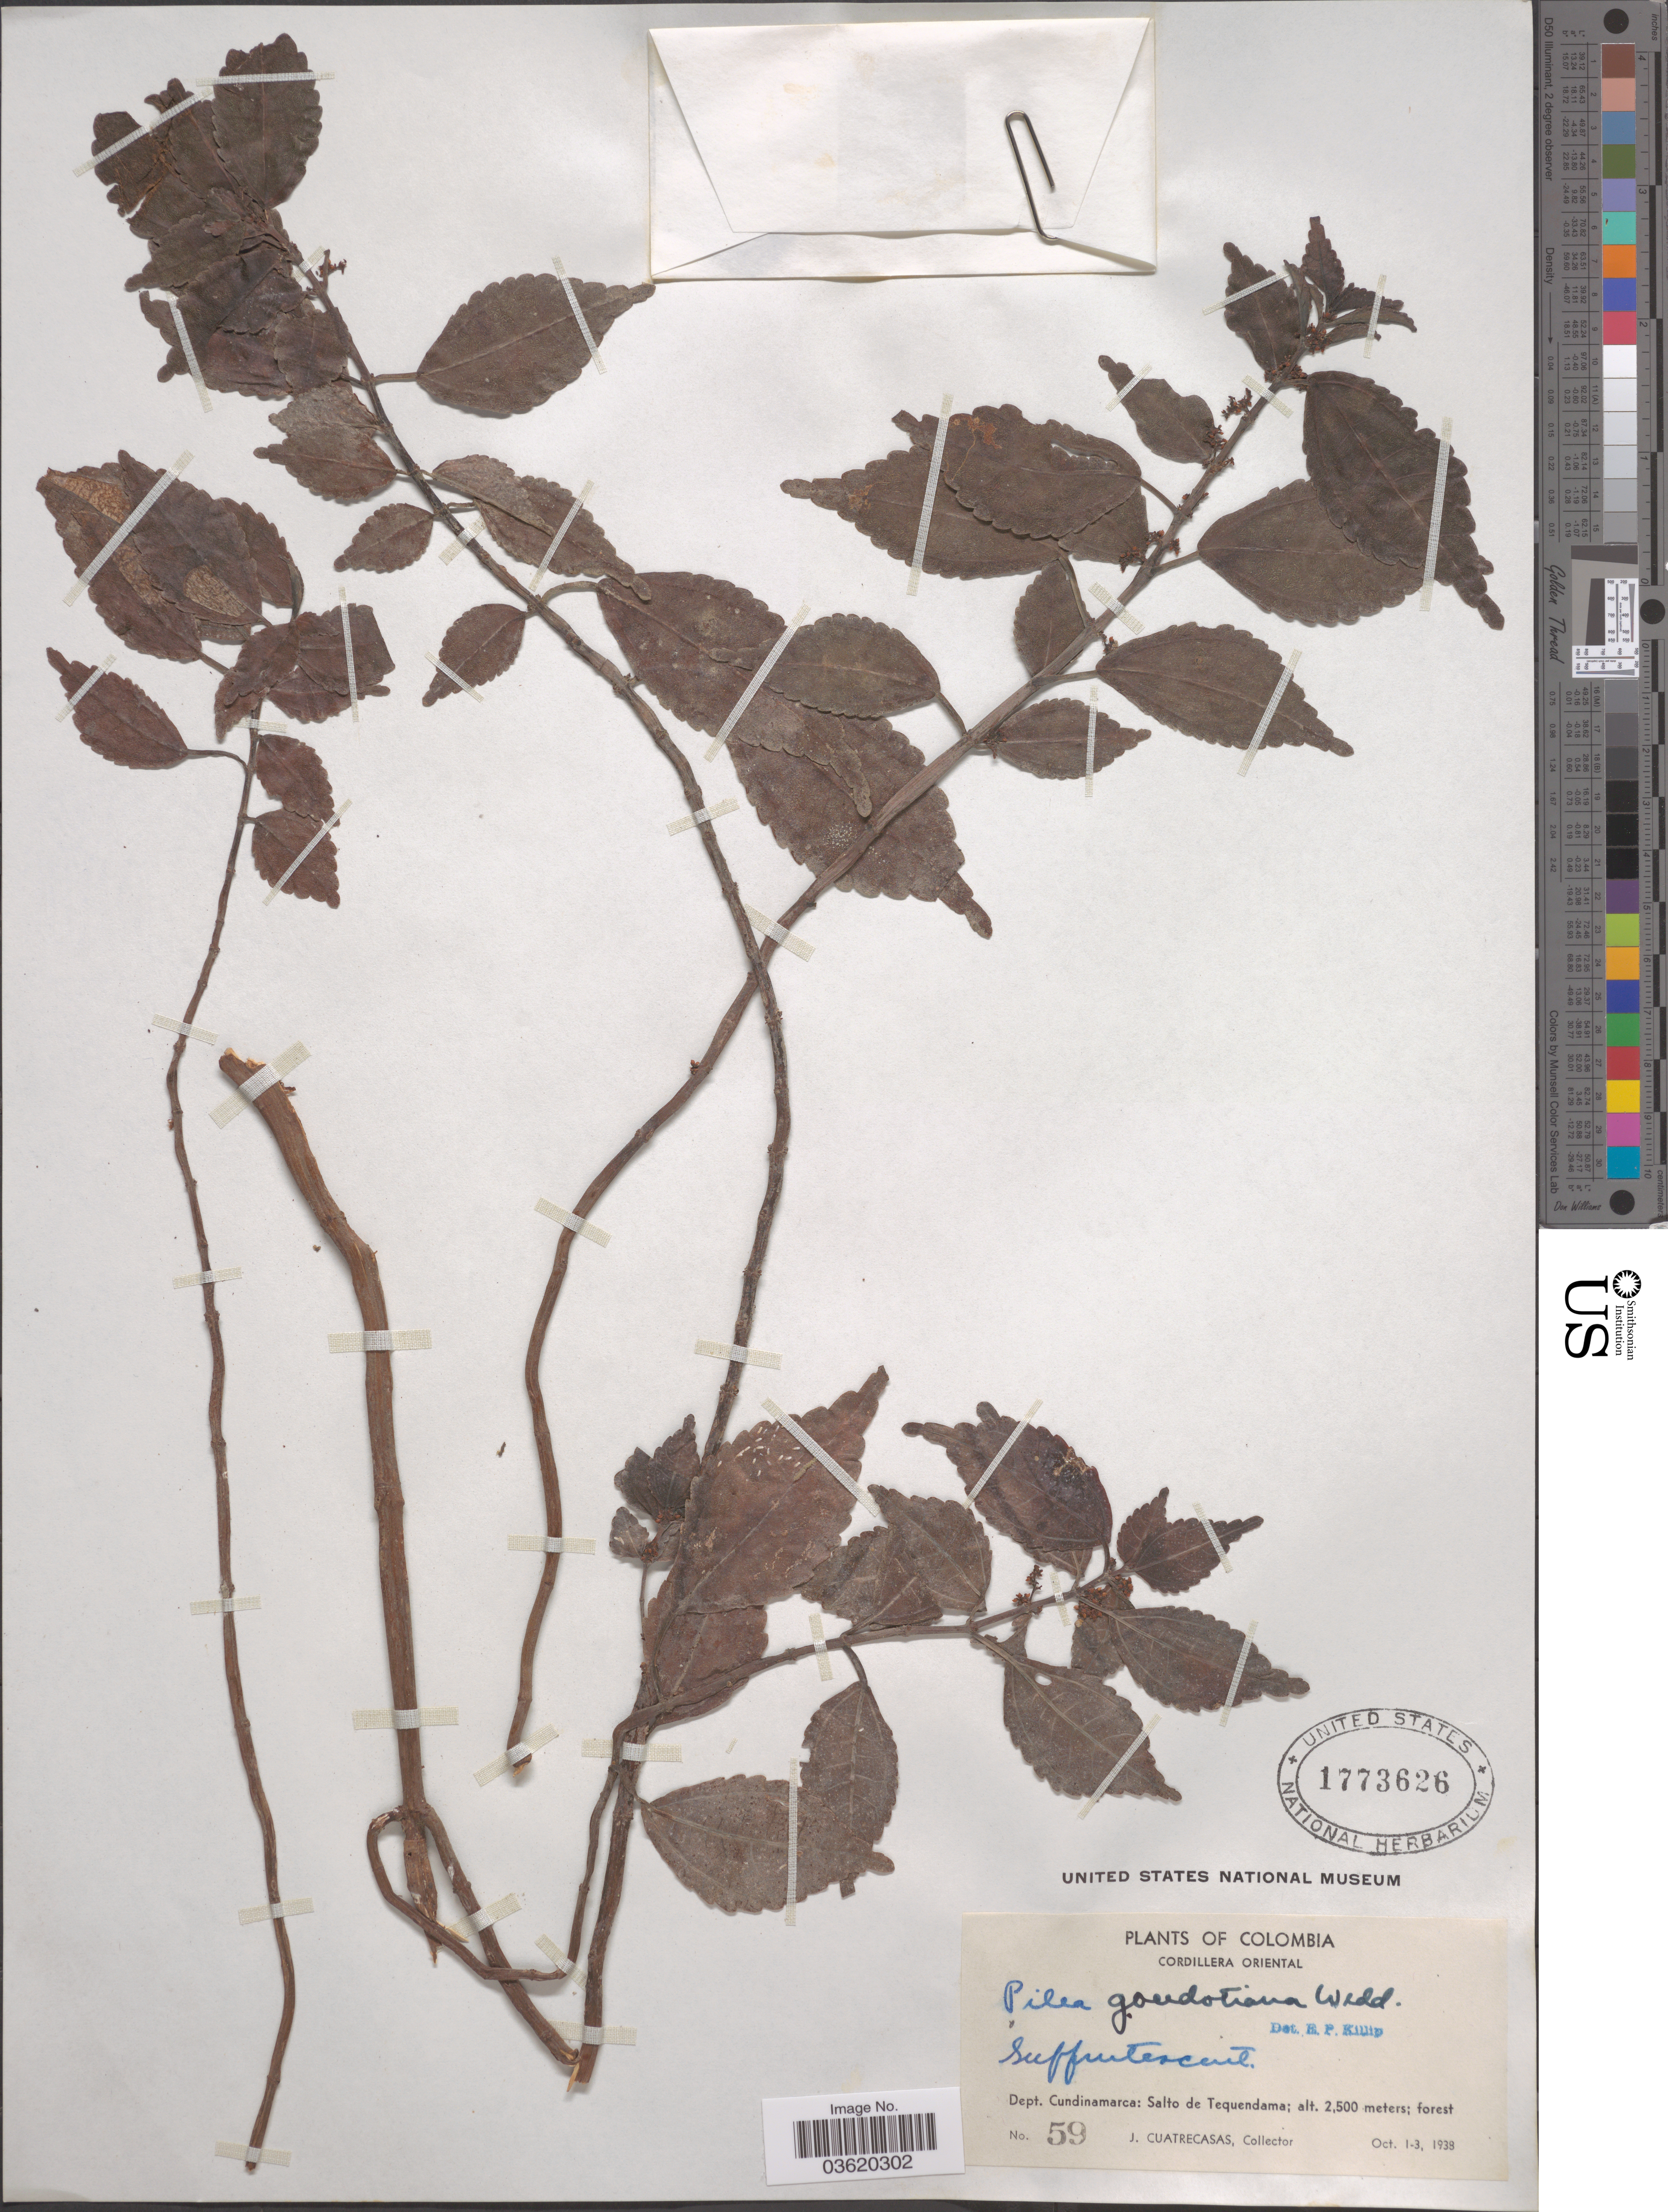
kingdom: Plantae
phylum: Tracheophyta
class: Magnoliopsida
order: Rosales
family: Urticaceae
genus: Pilea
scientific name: Pilea goudotiana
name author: Wedd.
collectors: J. Cuatrecasas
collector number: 59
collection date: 1938-10-01/1938-10-03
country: Colombia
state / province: Cundinamarca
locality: Cordillera Oriental. Dept. Cundinamarca: Salto de Tequendama.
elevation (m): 2500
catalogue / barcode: US 1773626